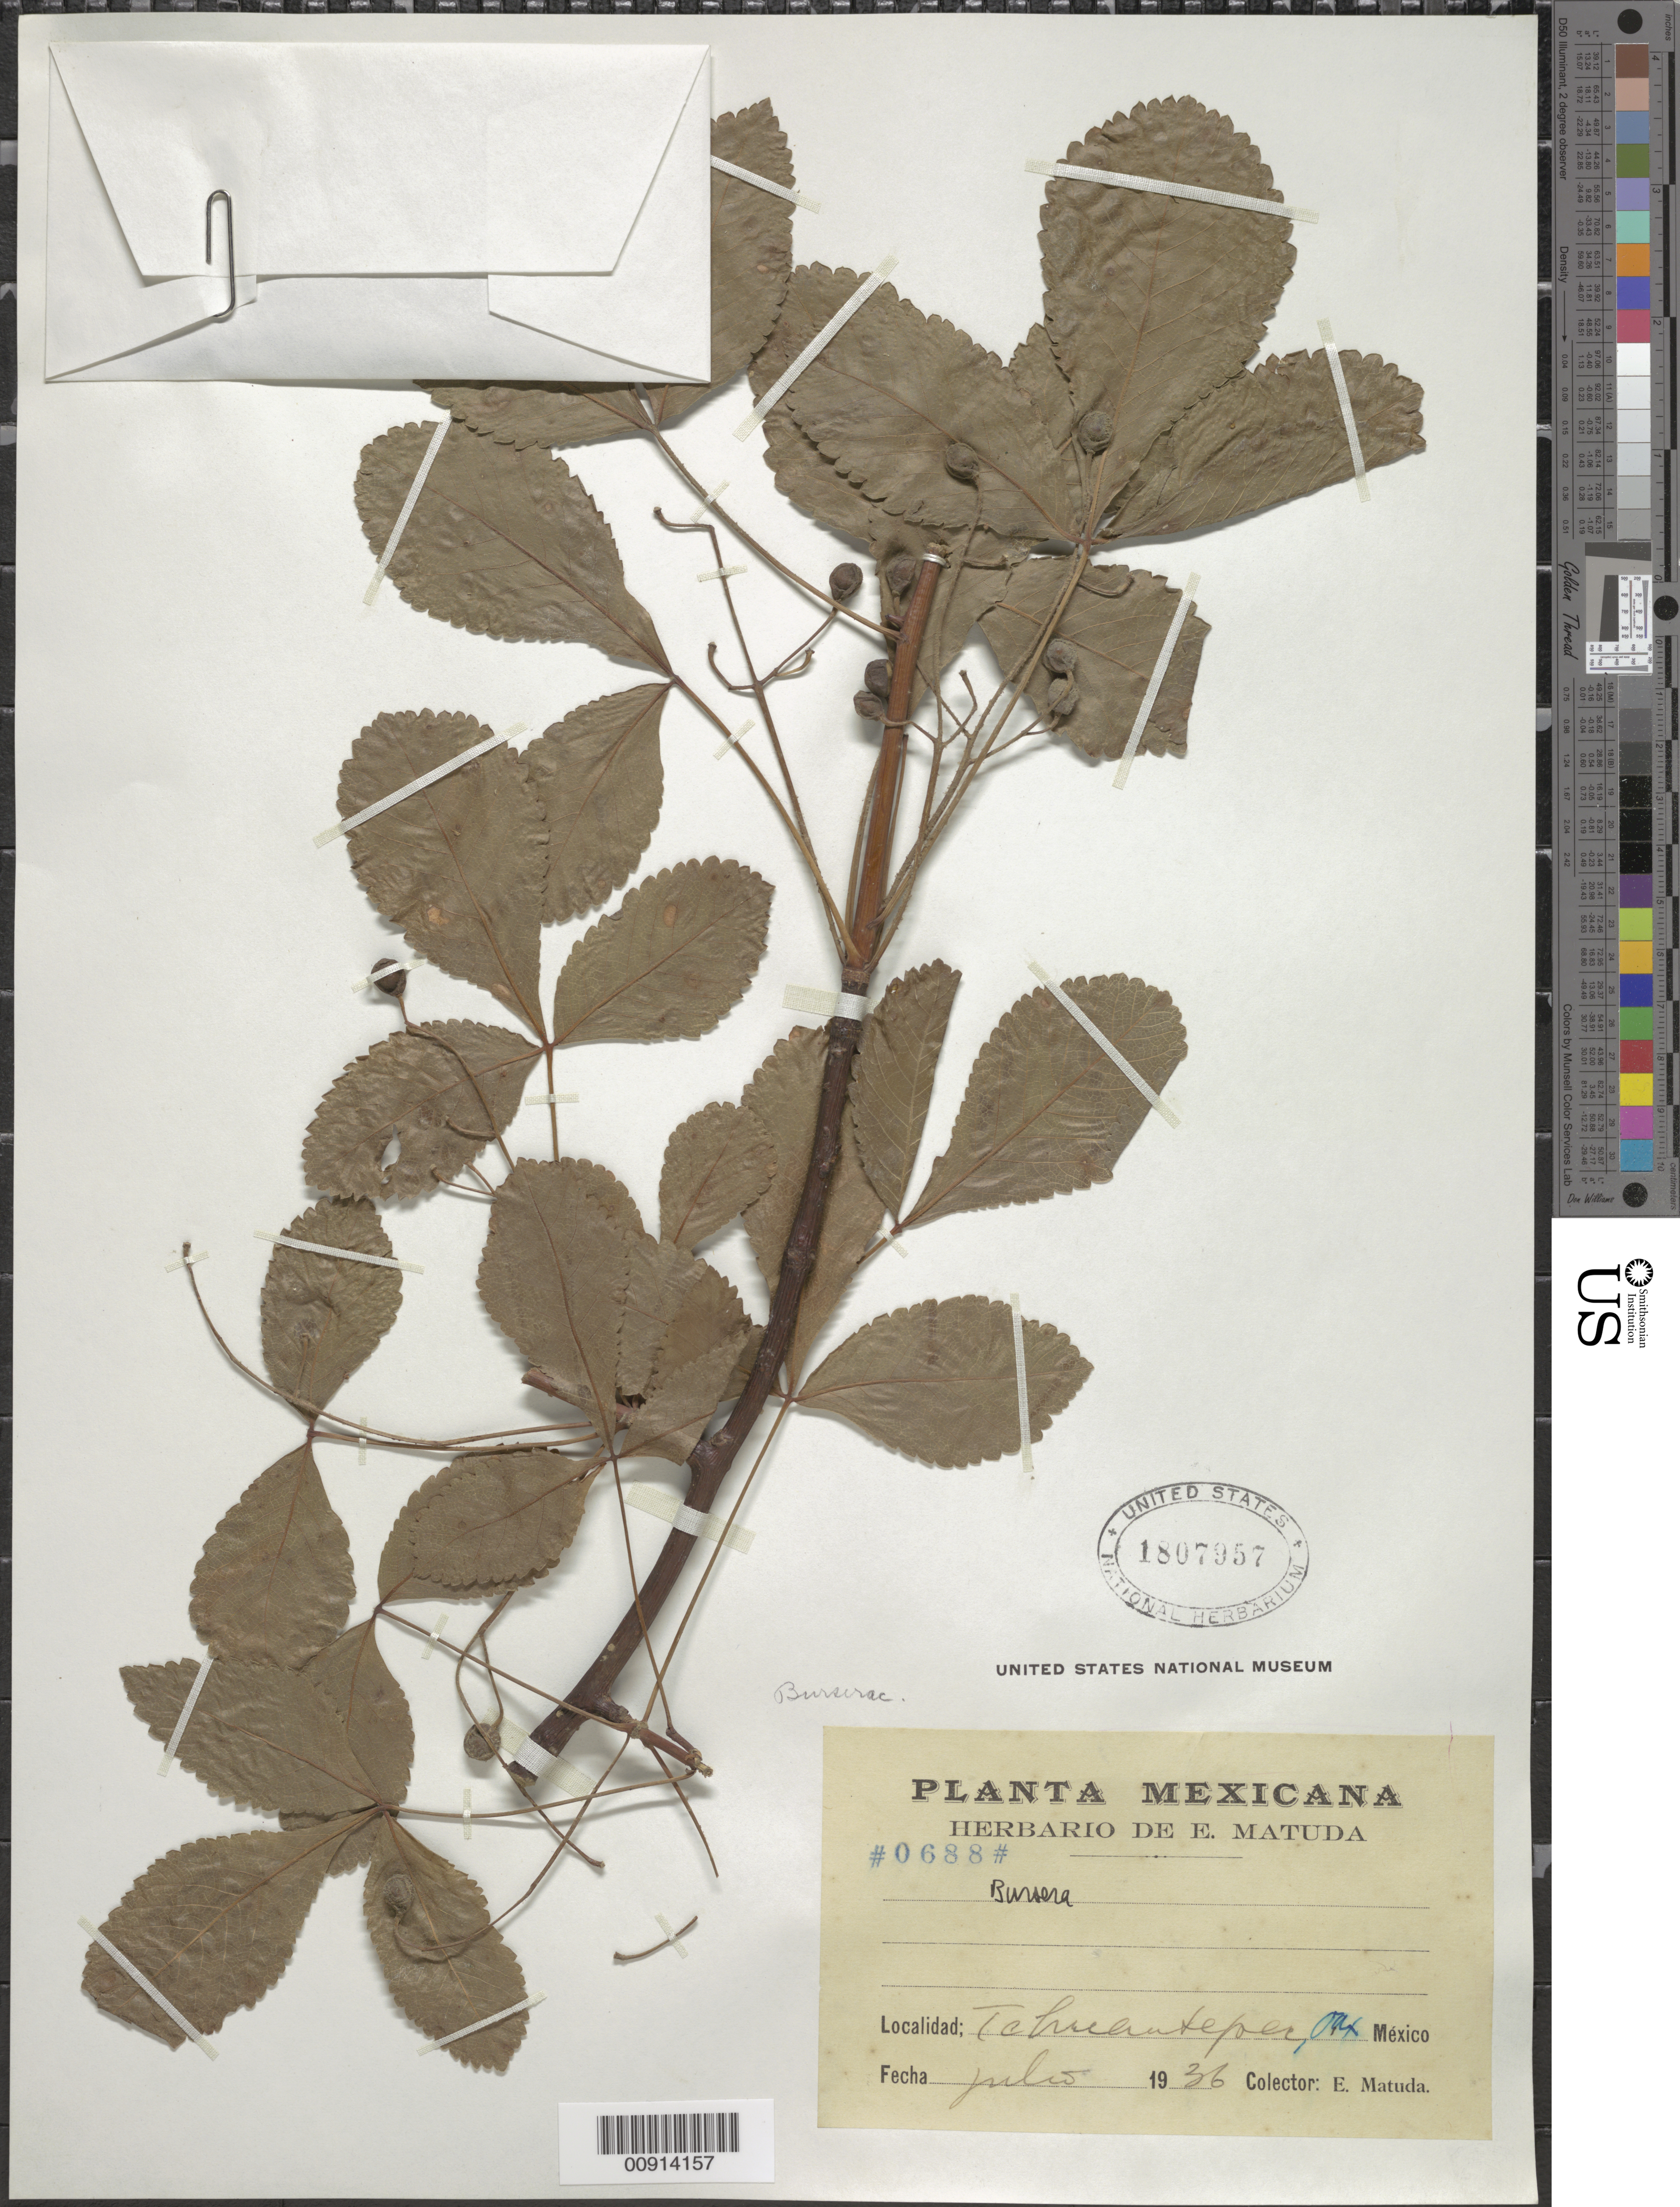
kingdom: Plantae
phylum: Tracheophyta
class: Magnoliopsida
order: Sapindales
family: Burseraceae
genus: Bursera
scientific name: Bursera sp.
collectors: E. Matuda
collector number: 0688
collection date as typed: Jul 1936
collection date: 1936-07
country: Mexico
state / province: Oaxaca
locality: Tehuantepec, Oaxaca.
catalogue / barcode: US 1807957